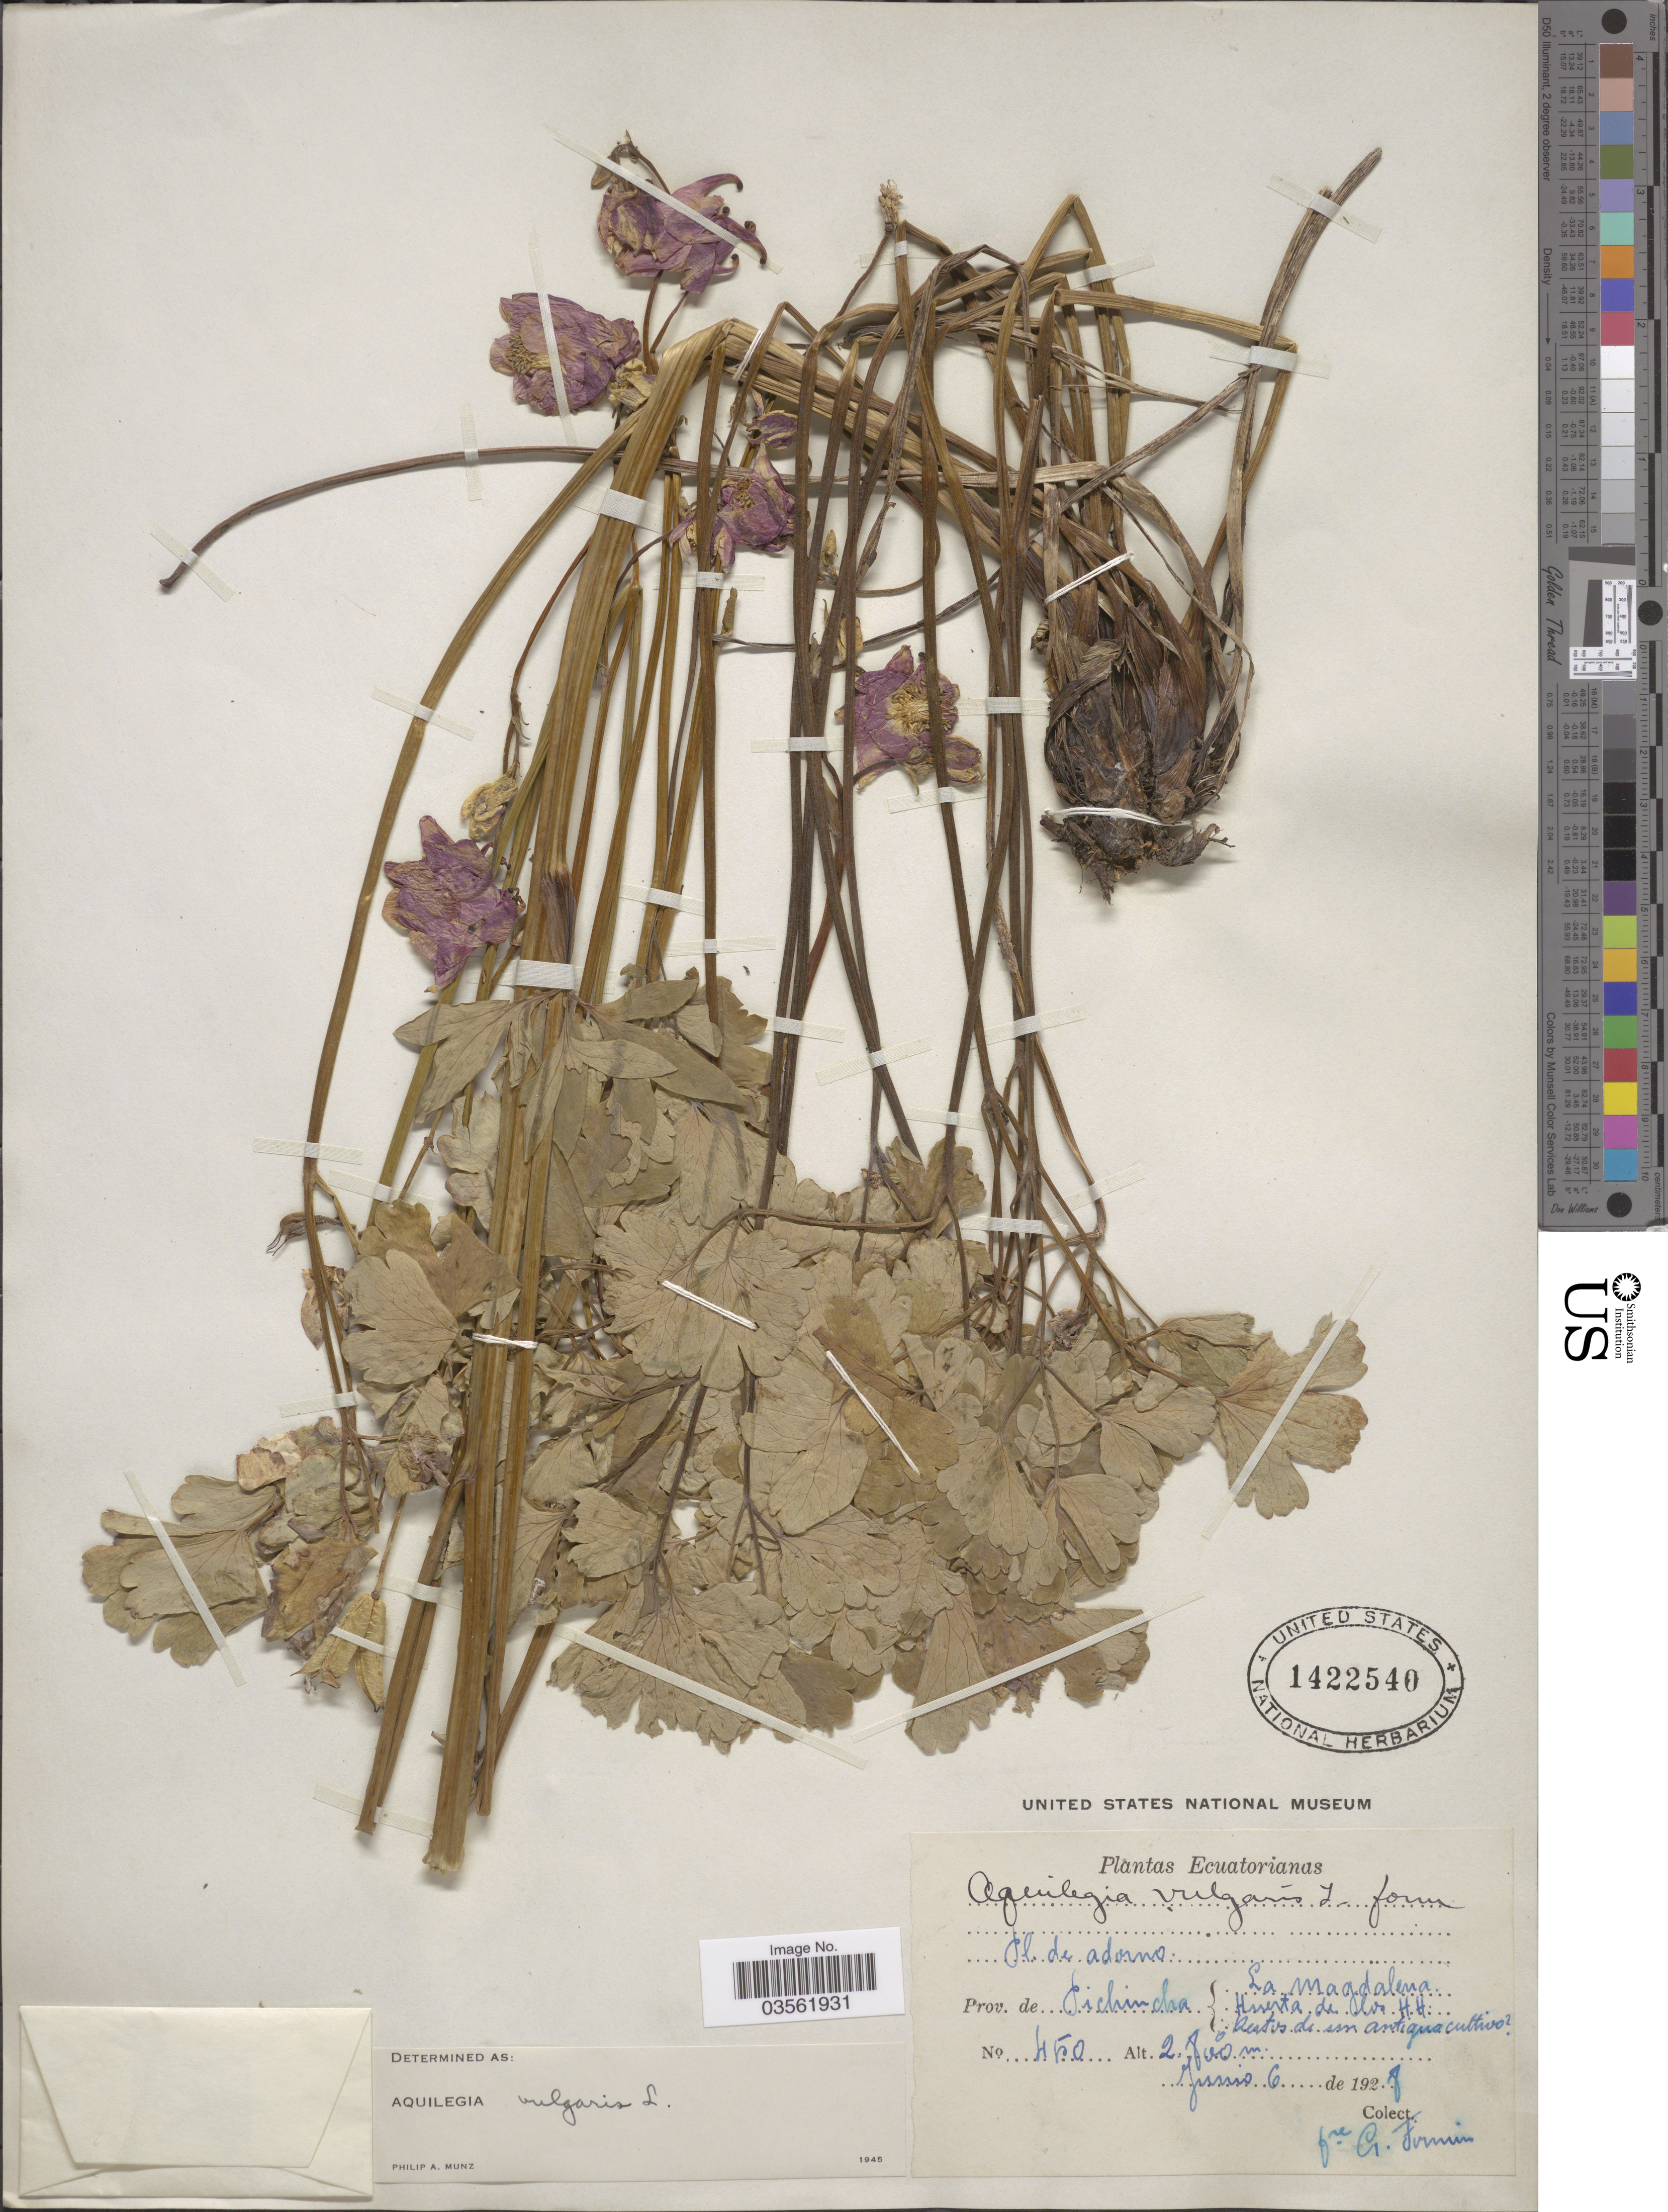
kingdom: Plantae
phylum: Tracheophyta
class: Magnoliopsida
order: Ranunculales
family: Ranunculaceae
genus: Aquilegia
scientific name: Aquilegia vulgaris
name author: L.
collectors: F. Firmin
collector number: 450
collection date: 1928-06-06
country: Ecuador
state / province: Pichincha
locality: Ecuatorianas. La Magdalena. Huerta de los H.H.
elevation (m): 2800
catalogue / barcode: US 1422540